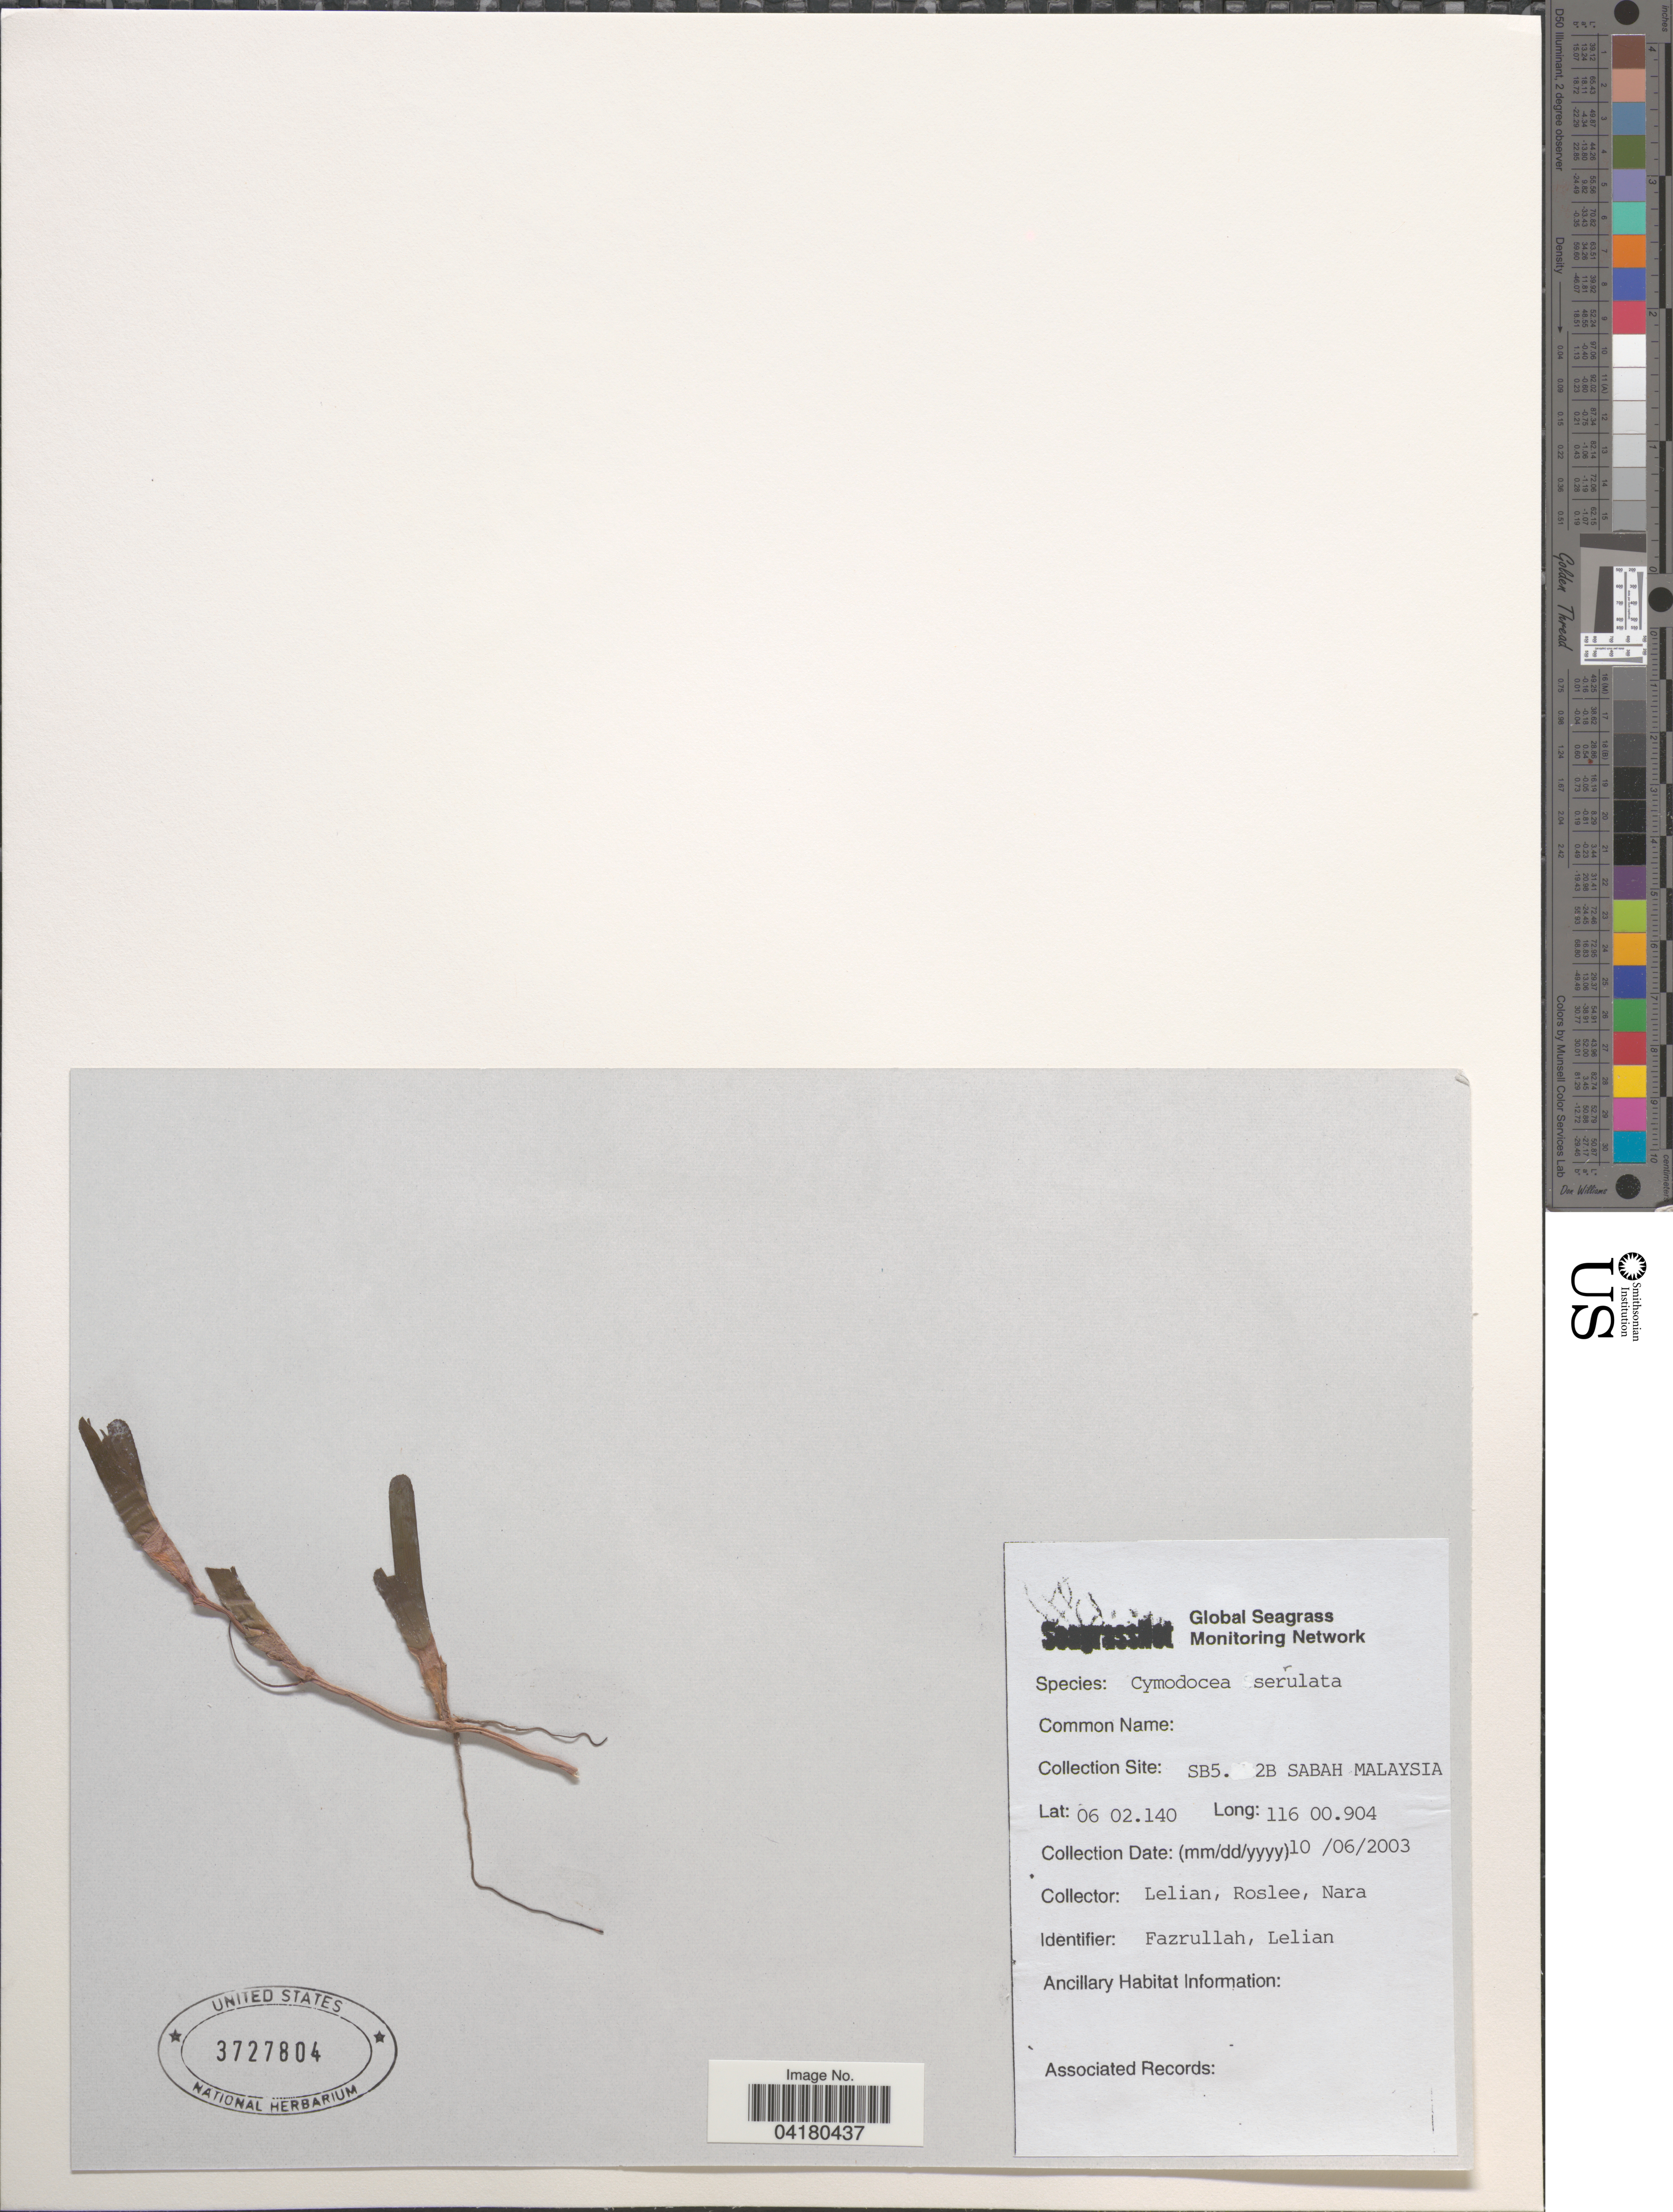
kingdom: Plantae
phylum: Tracheophyta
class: Liliopsida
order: Alismatales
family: Cymodoceaceae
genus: Cymodocea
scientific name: Cymodocea serrulata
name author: (R. Br.) Magnus & Ashers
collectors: Lelian, Roslee & Nara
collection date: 2003-06-10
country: Malaysia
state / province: Sabah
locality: Collection Site: SB5. 2B.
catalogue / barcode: US 3727804